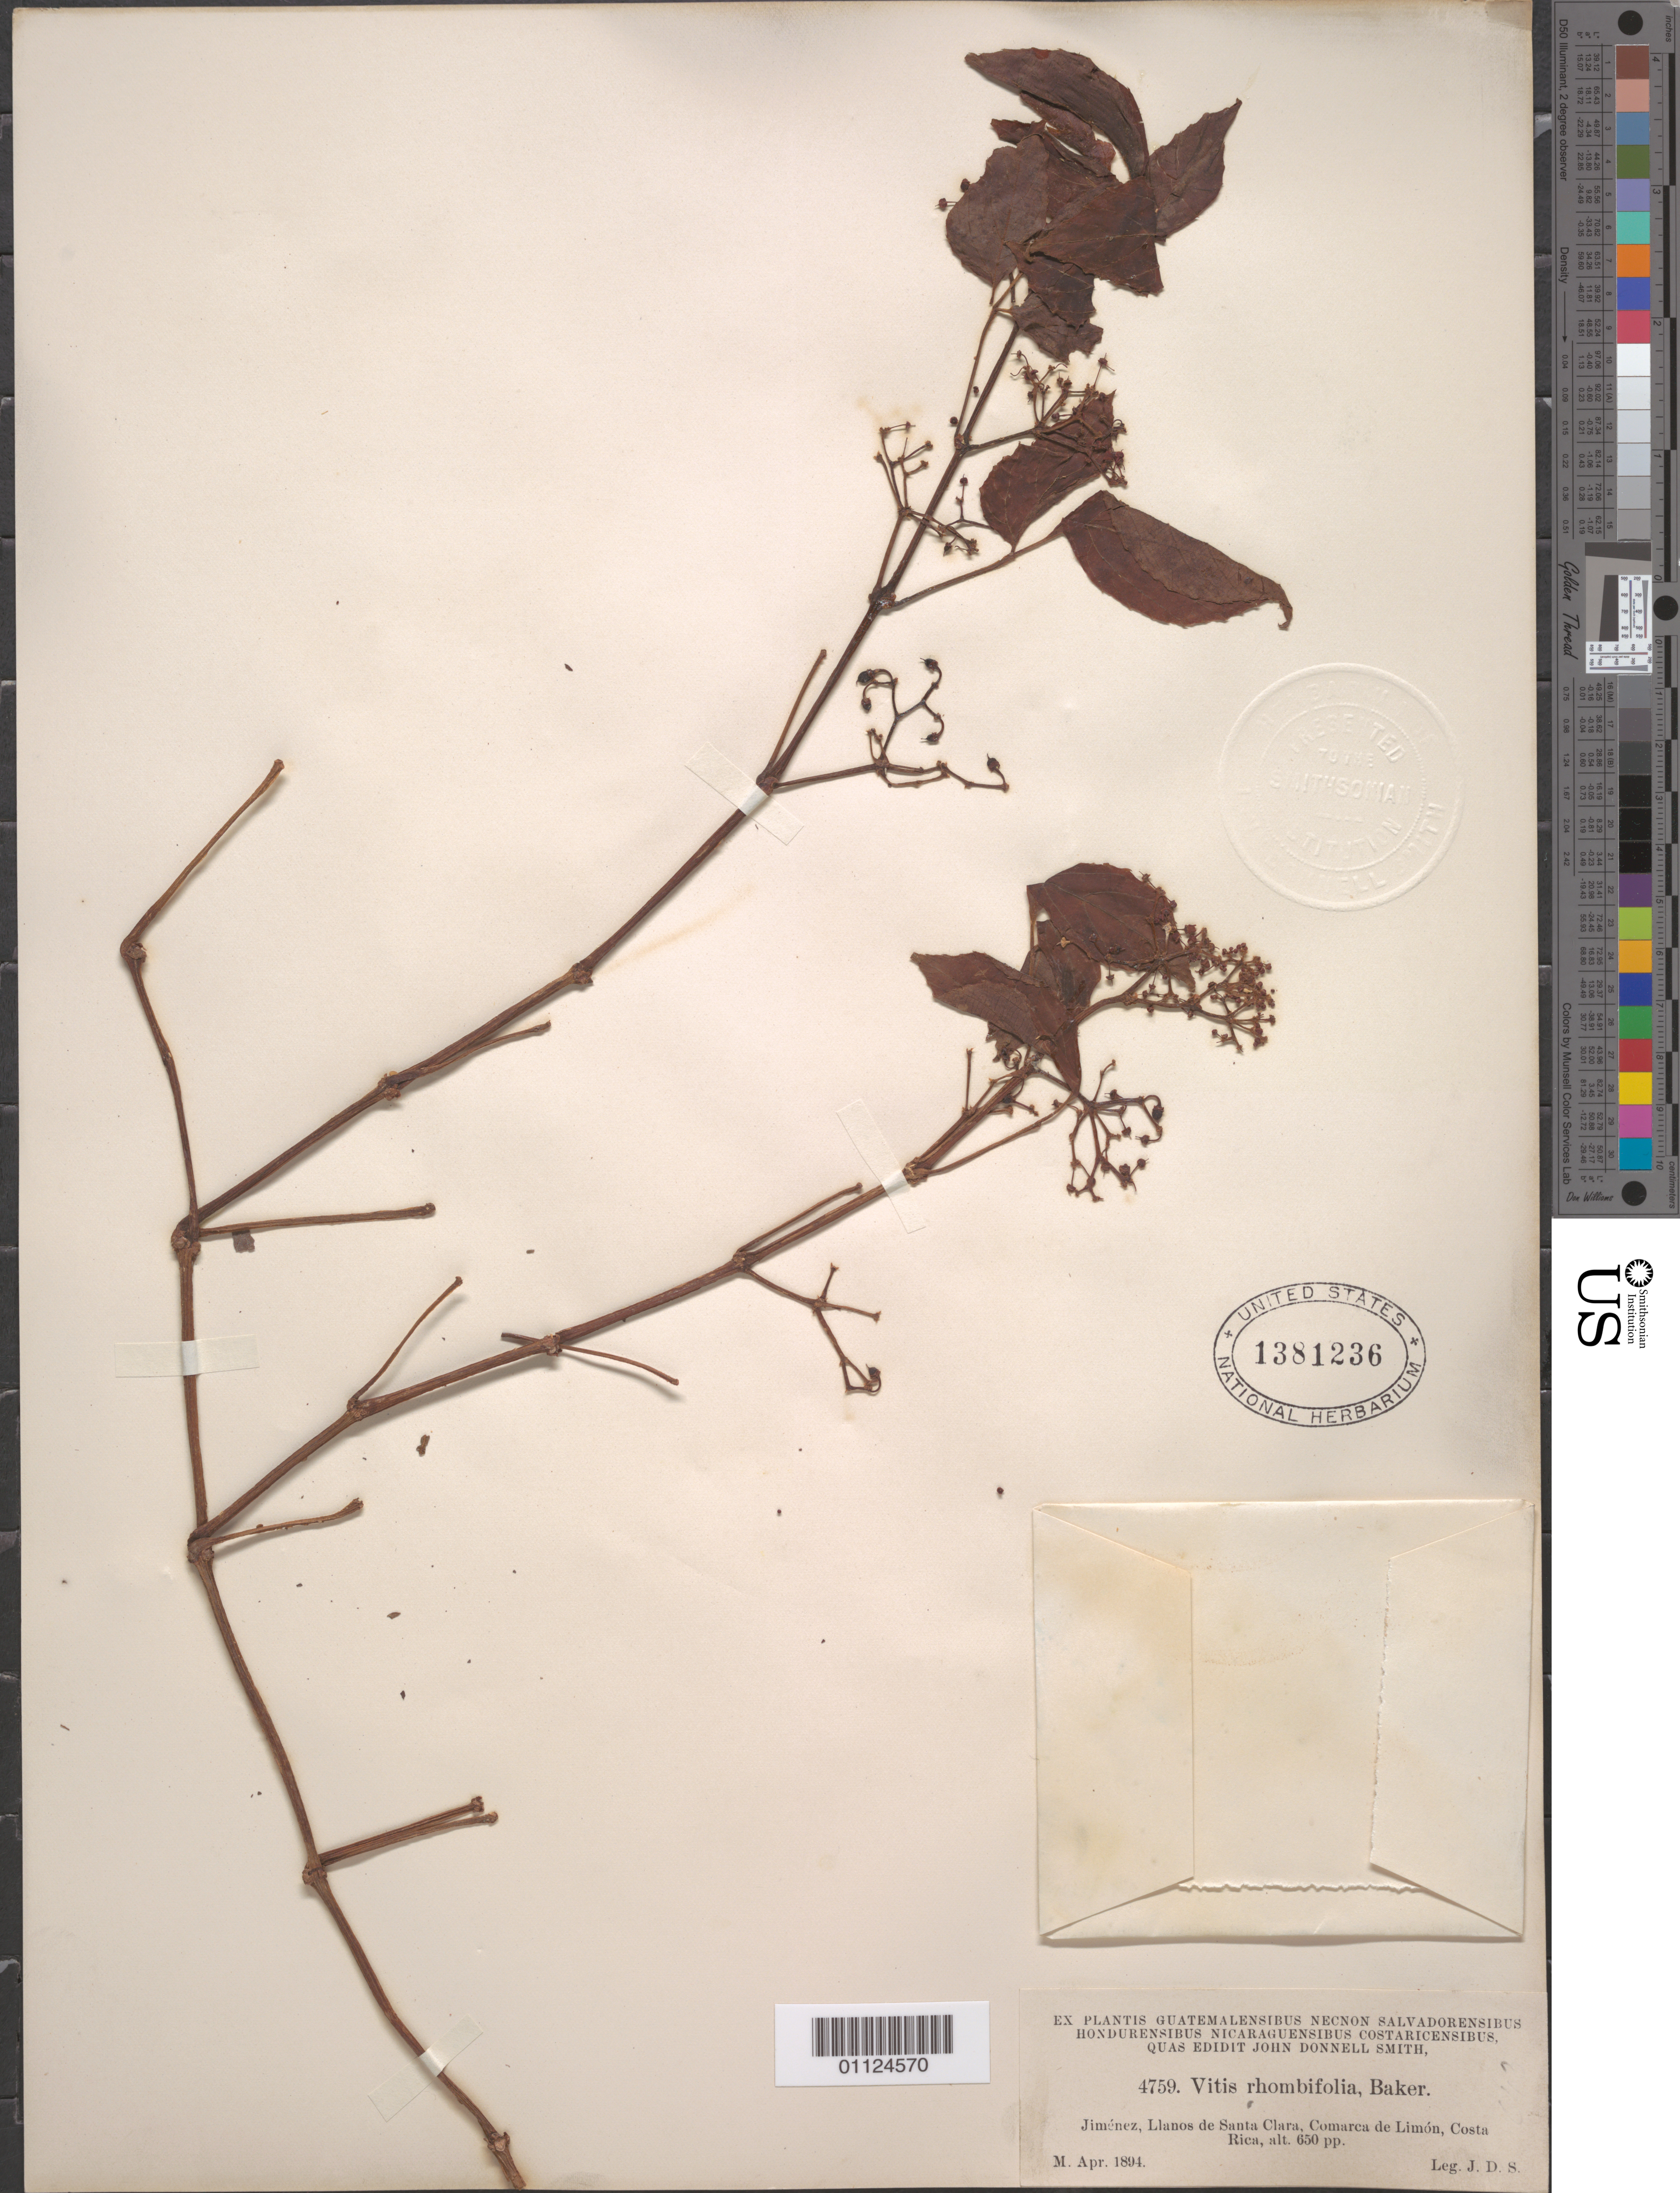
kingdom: Plantae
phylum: Tracheophyta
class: Magnoliopsida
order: Vitales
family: Vitaceae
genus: Cissus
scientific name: Cissus rhombifolia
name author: Vahl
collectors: ex Herb. John Donnell Smith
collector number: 4759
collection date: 1894-04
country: Costa Rica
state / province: Limón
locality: Jimenez, llanos de Santa Clara.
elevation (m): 198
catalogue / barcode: US 1381236